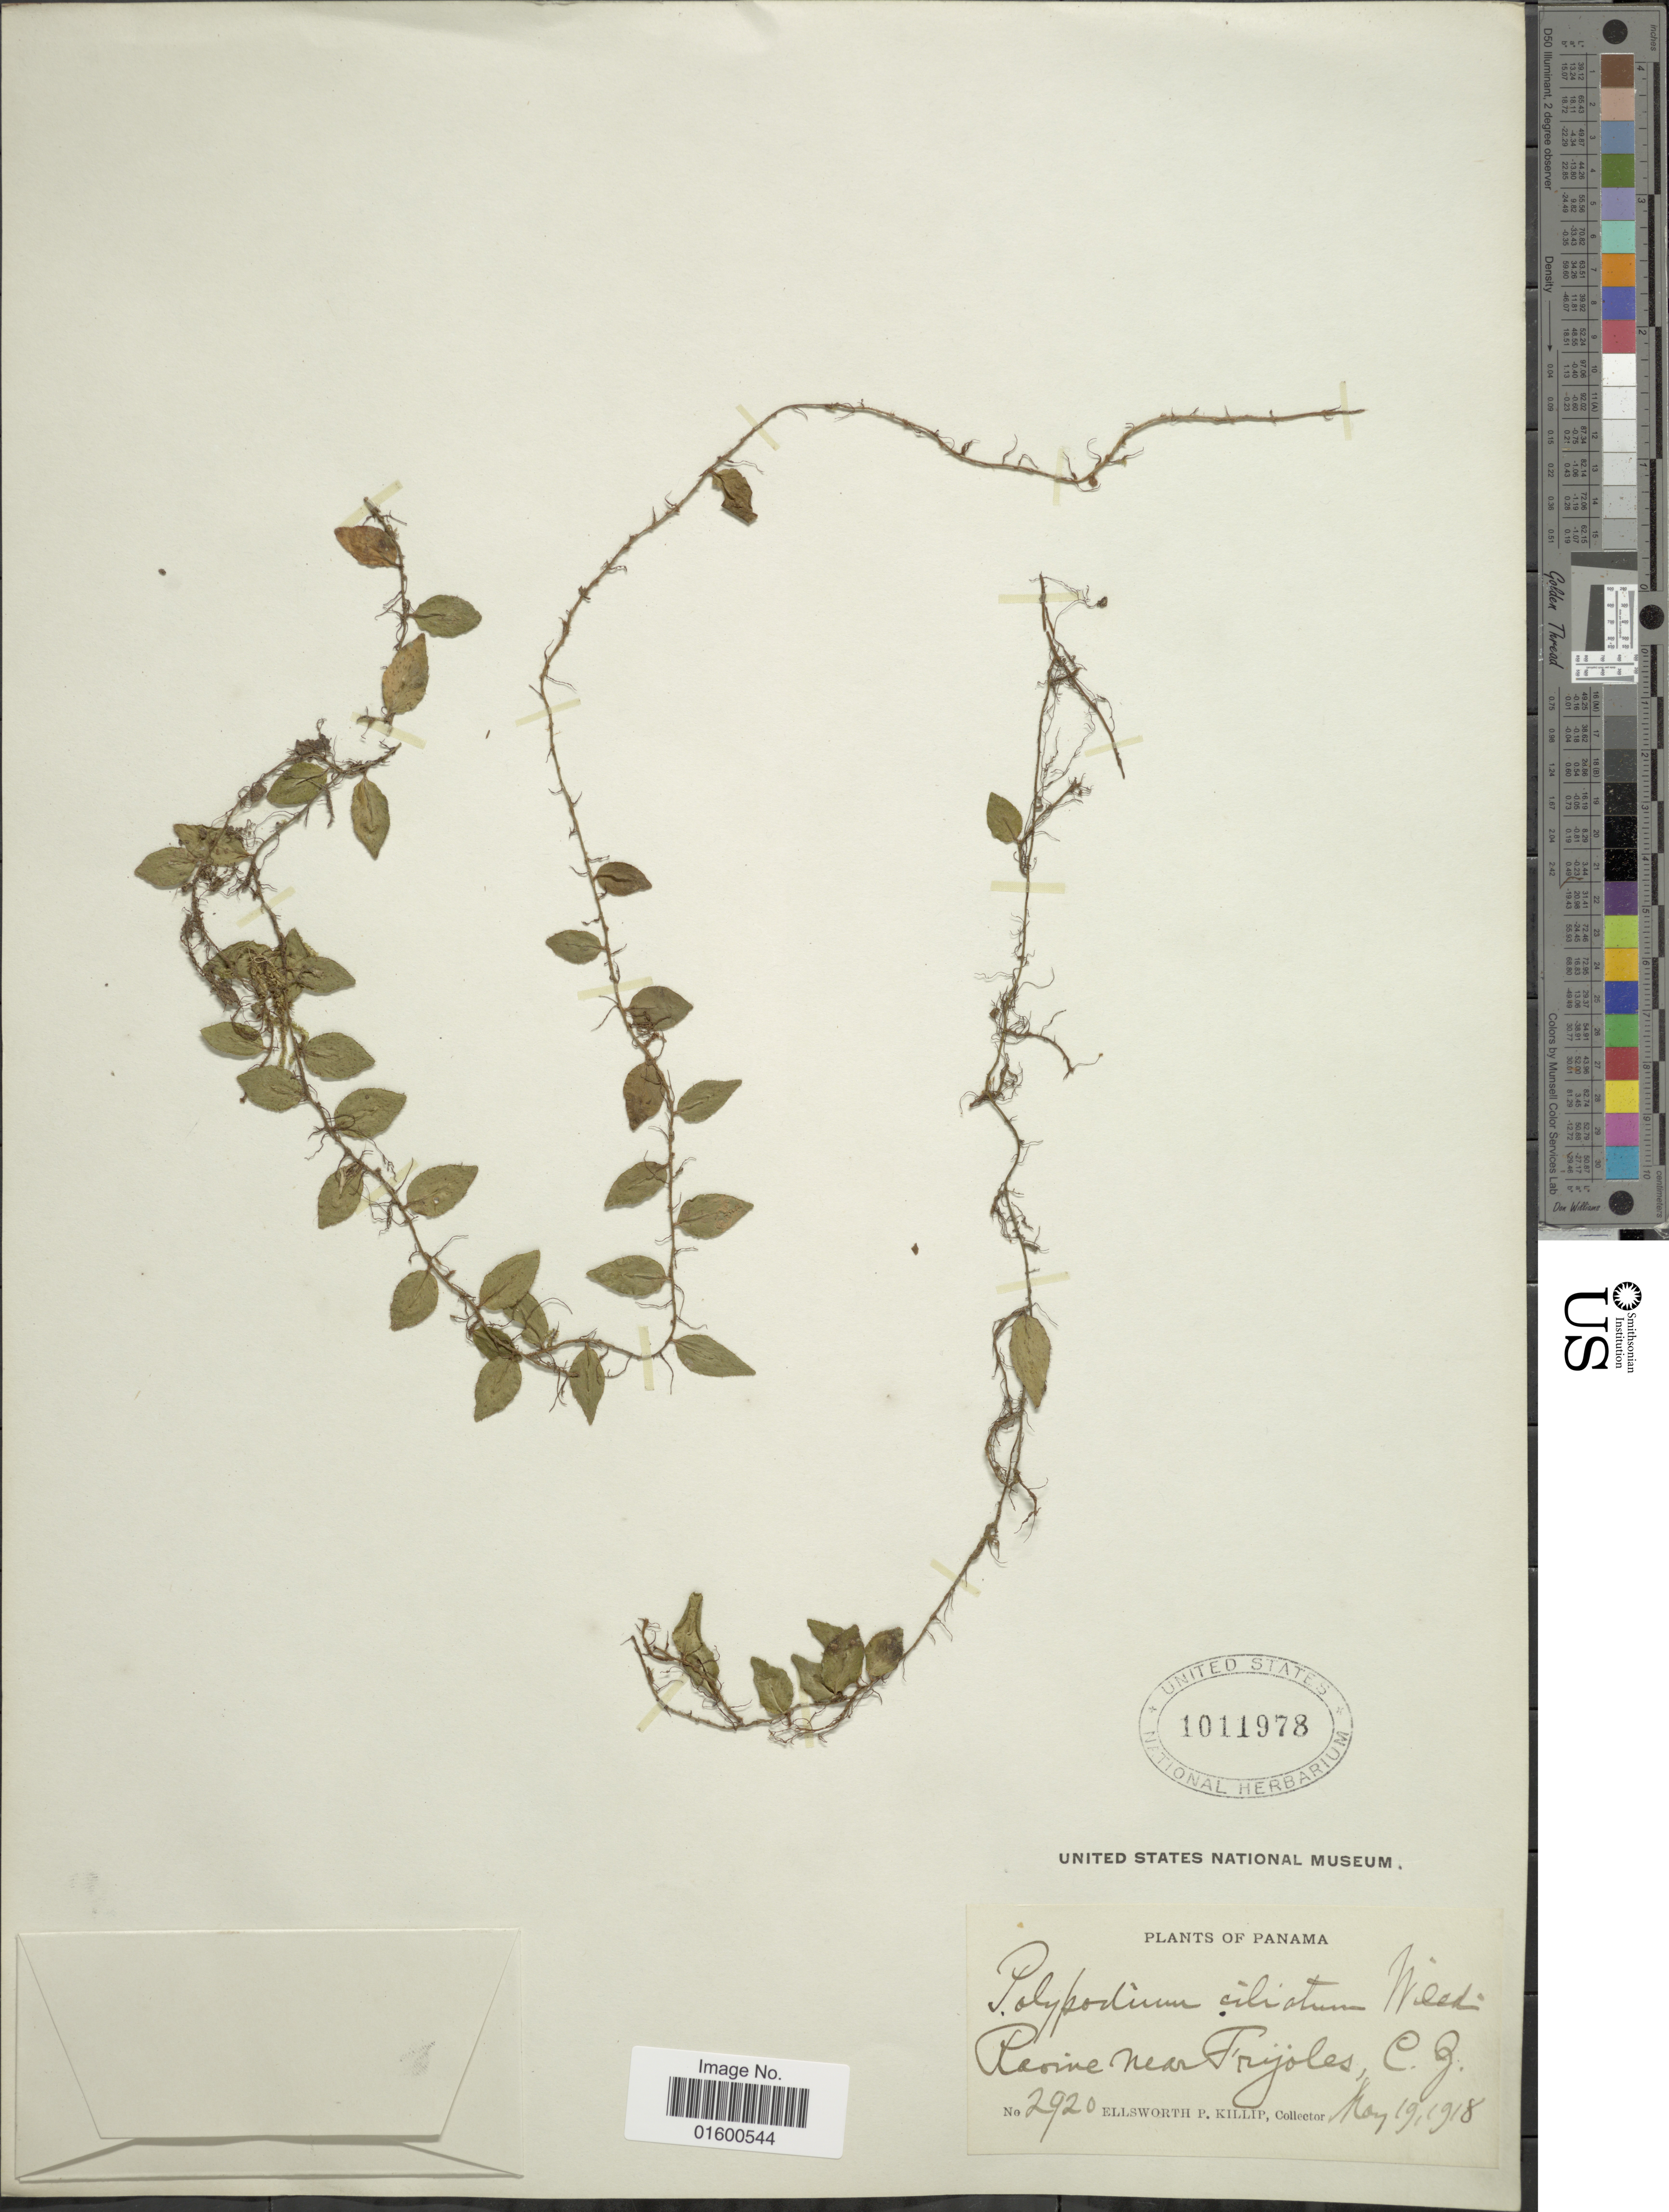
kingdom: Plantae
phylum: Tracheophyta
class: Polypodiopsida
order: Polypodiales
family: Polypodiaceae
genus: Microgramma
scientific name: Microgramma reptans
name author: (Cav.) A.R. Sm.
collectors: E. P. Killip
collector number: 2920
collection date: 1918-05-19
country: Panama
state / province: Colón / Panamá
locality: Near Frijoles, C. Z.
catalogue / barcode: US 1011978